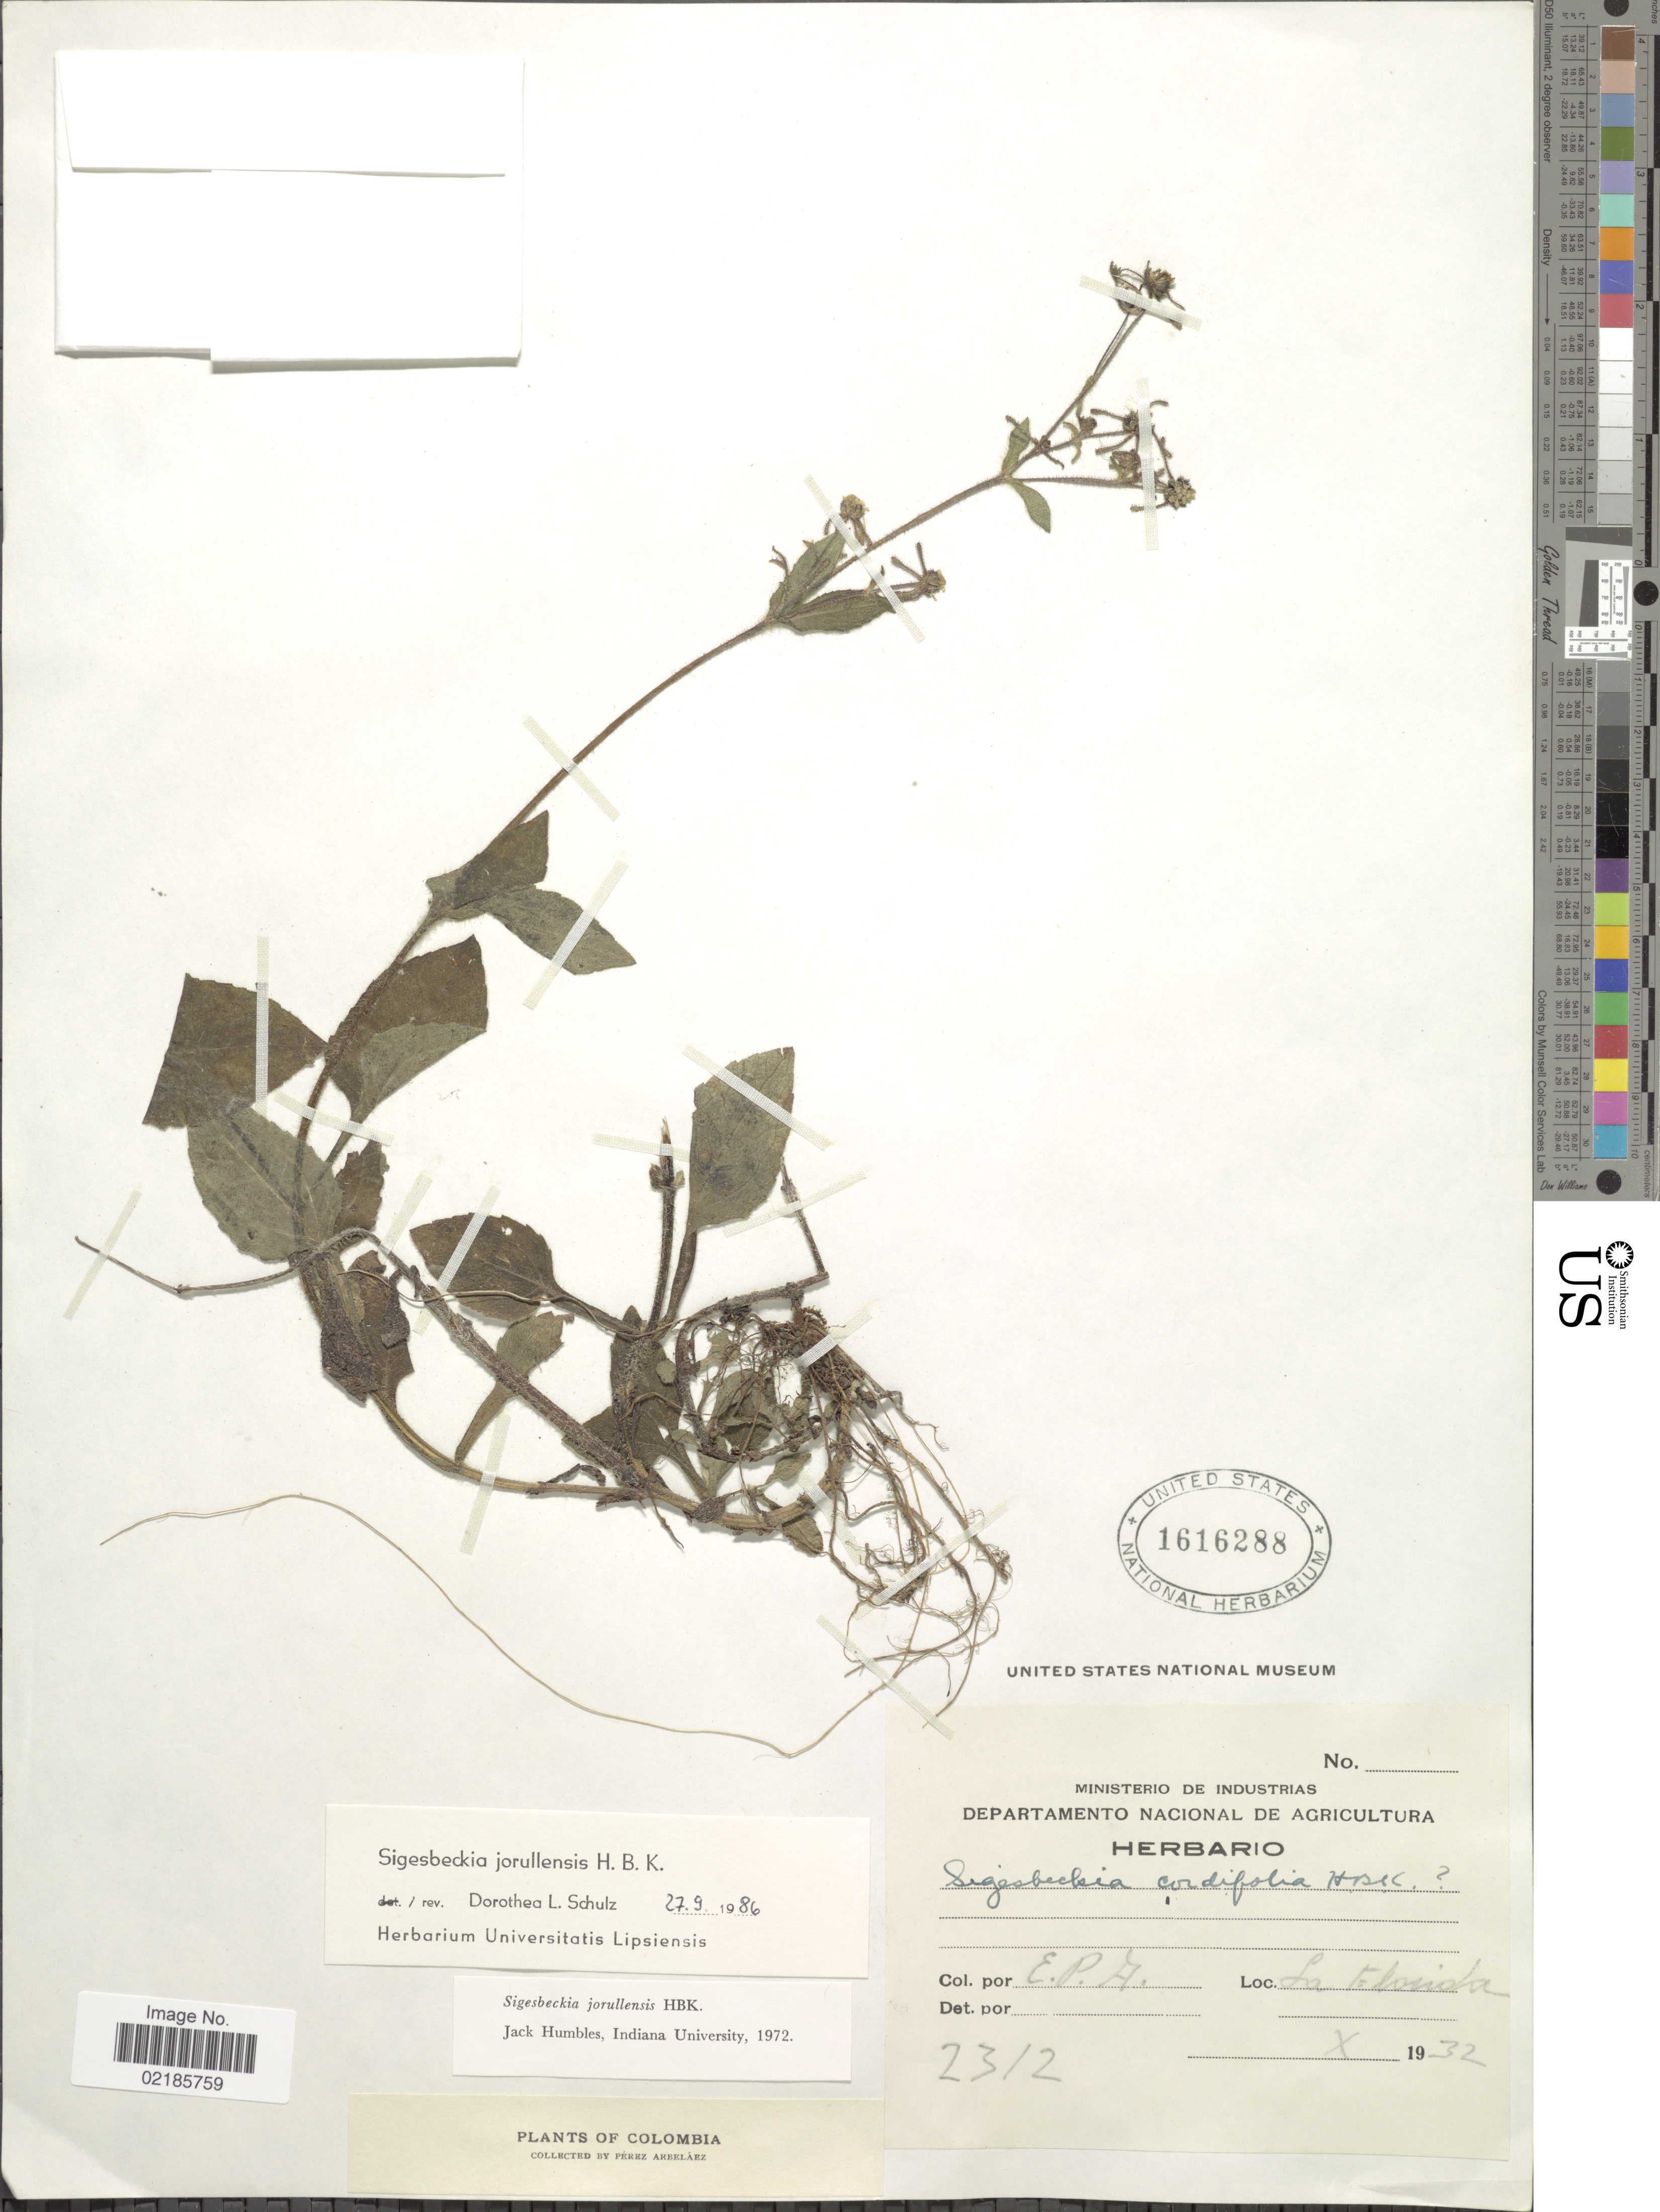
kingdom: Plantae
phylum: Tracheophyta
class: Magnoliopsida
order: Asterales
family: Asteraceae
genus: Sigesbeckia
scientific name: Sigesbeckia jorullensis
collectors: E. Pérez Arbeláez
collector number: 2312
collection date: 1932-10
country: Colombia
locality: La Florida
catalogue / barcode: US 1616288